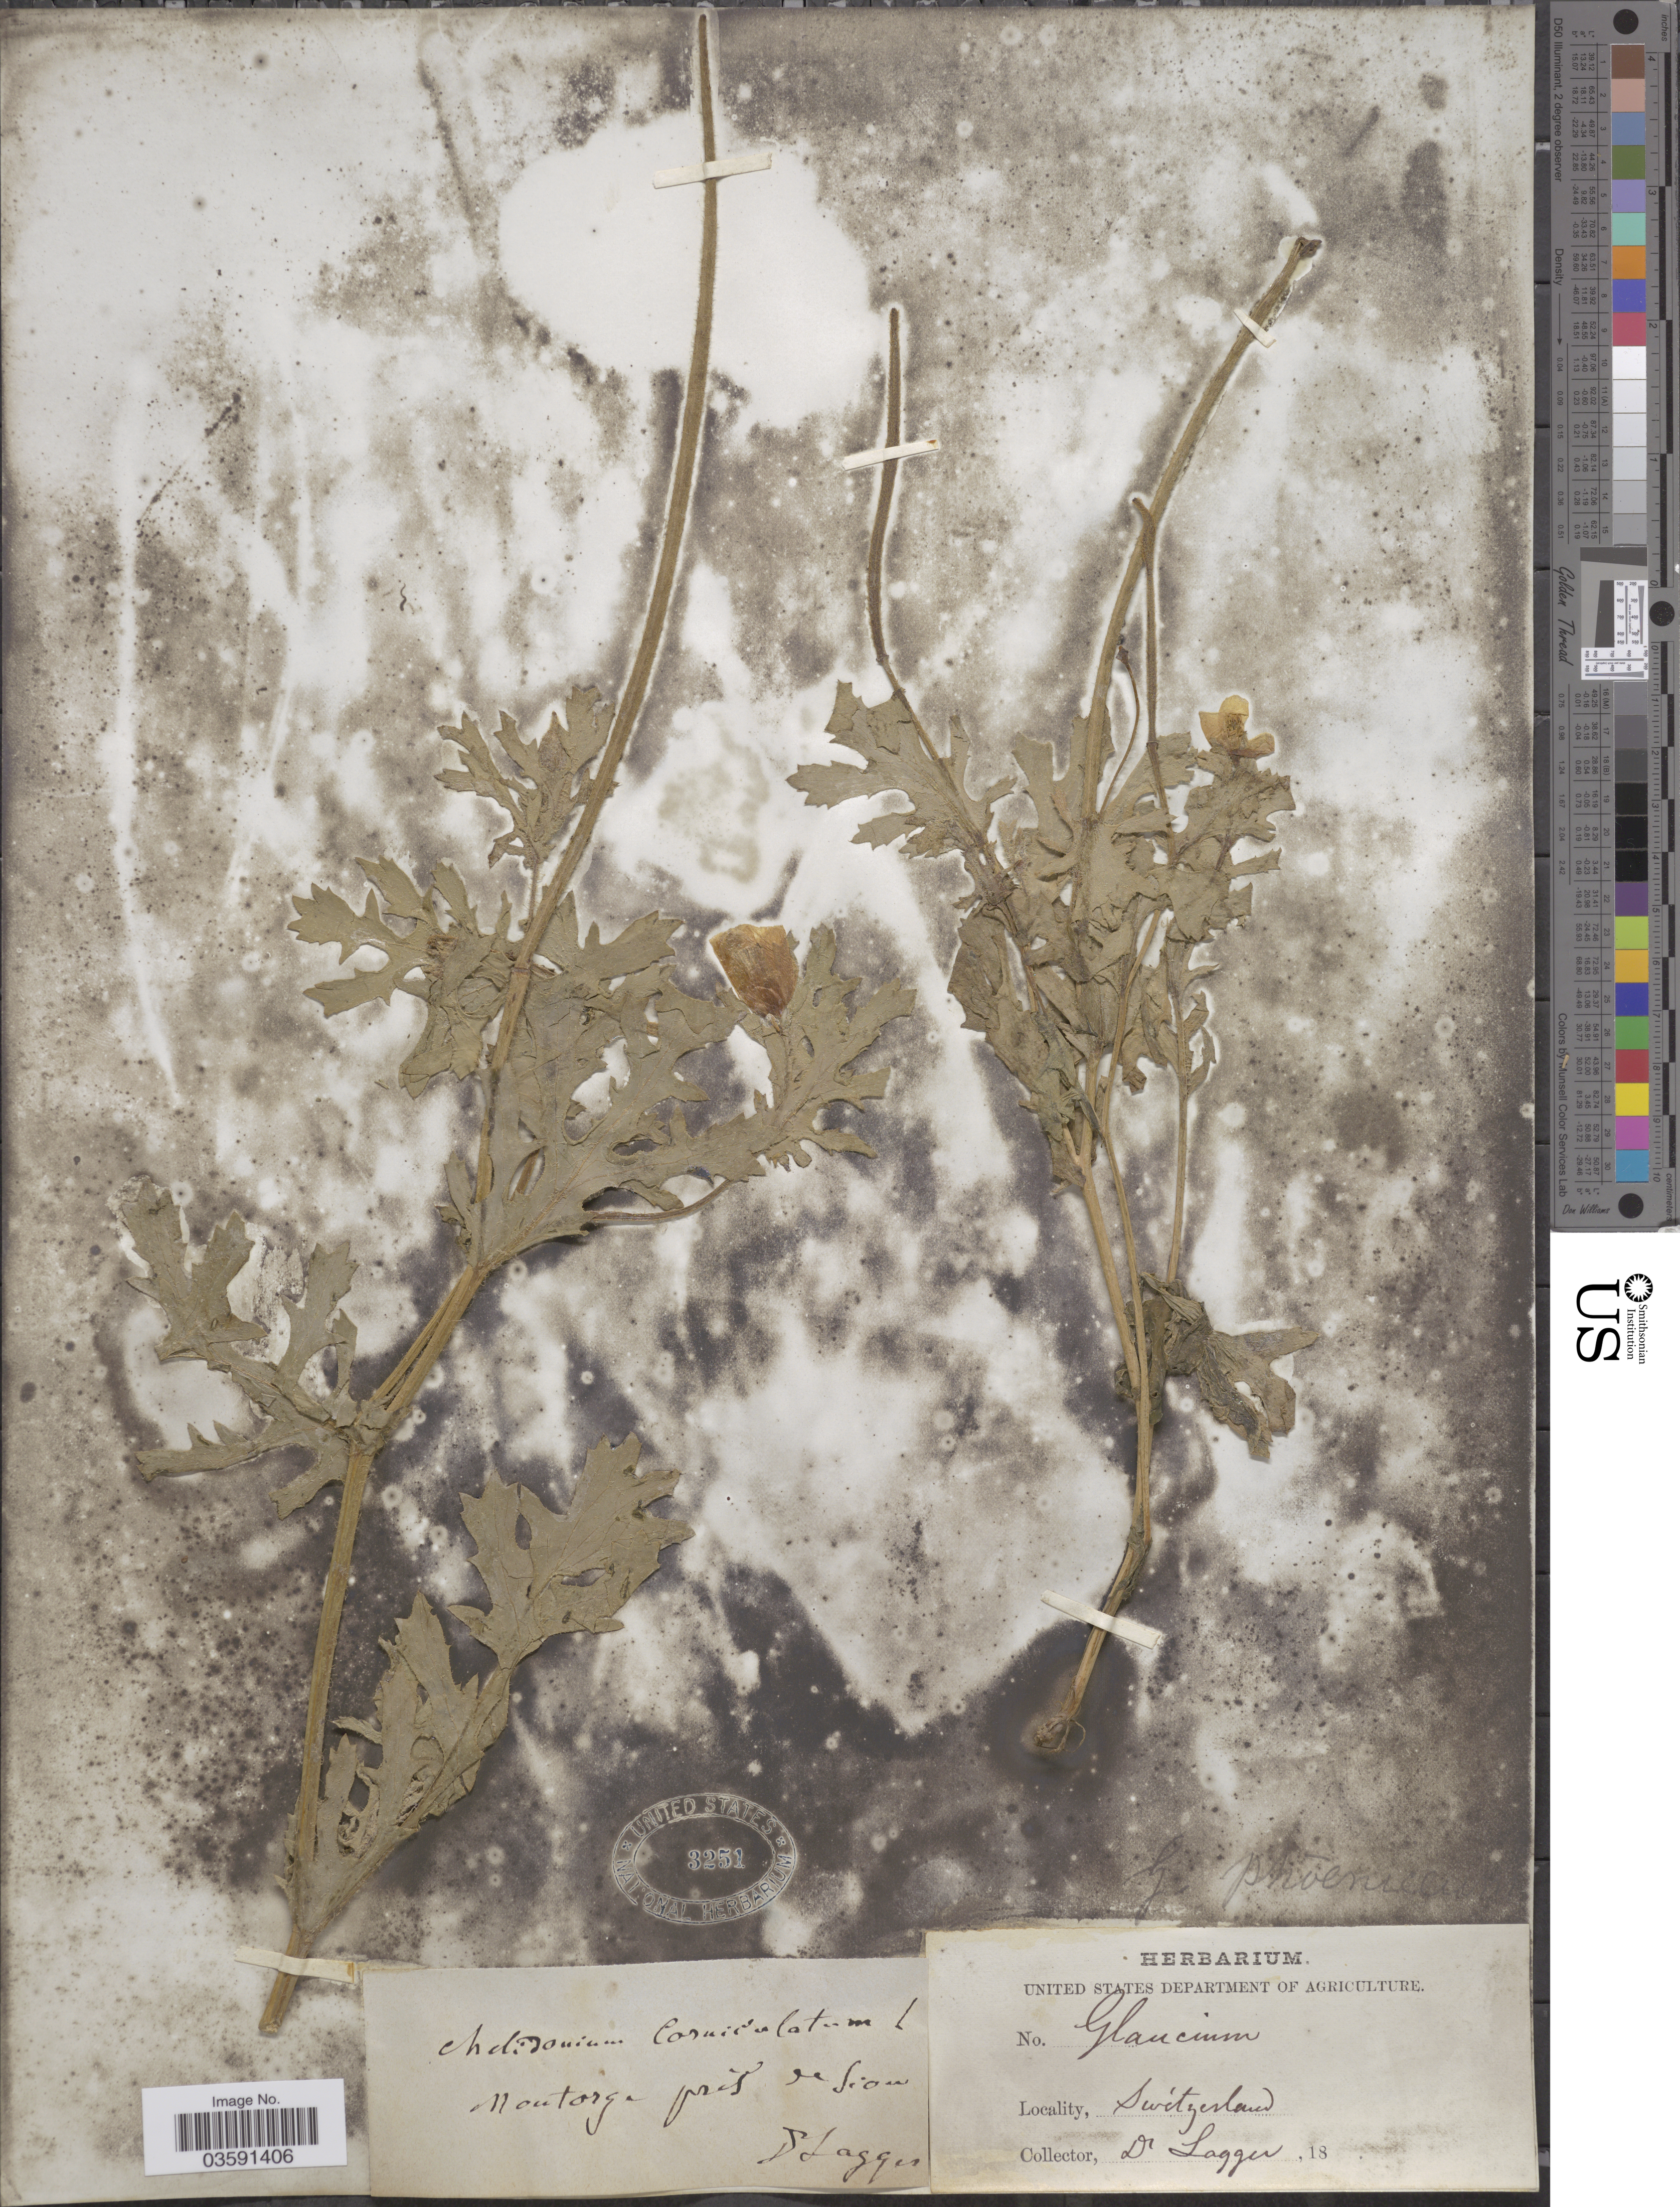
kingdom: Plantae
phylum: Tracheophyta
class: Magnoliopsida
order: Ranunculales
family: Papaveraceae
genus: Glaucium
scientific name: Glaucium phoeniceum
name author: Crantz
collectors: F. J. Lagger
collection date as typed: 18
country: Switzerland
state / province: Valais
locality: Montorge près de Sion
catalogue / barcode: US 3251